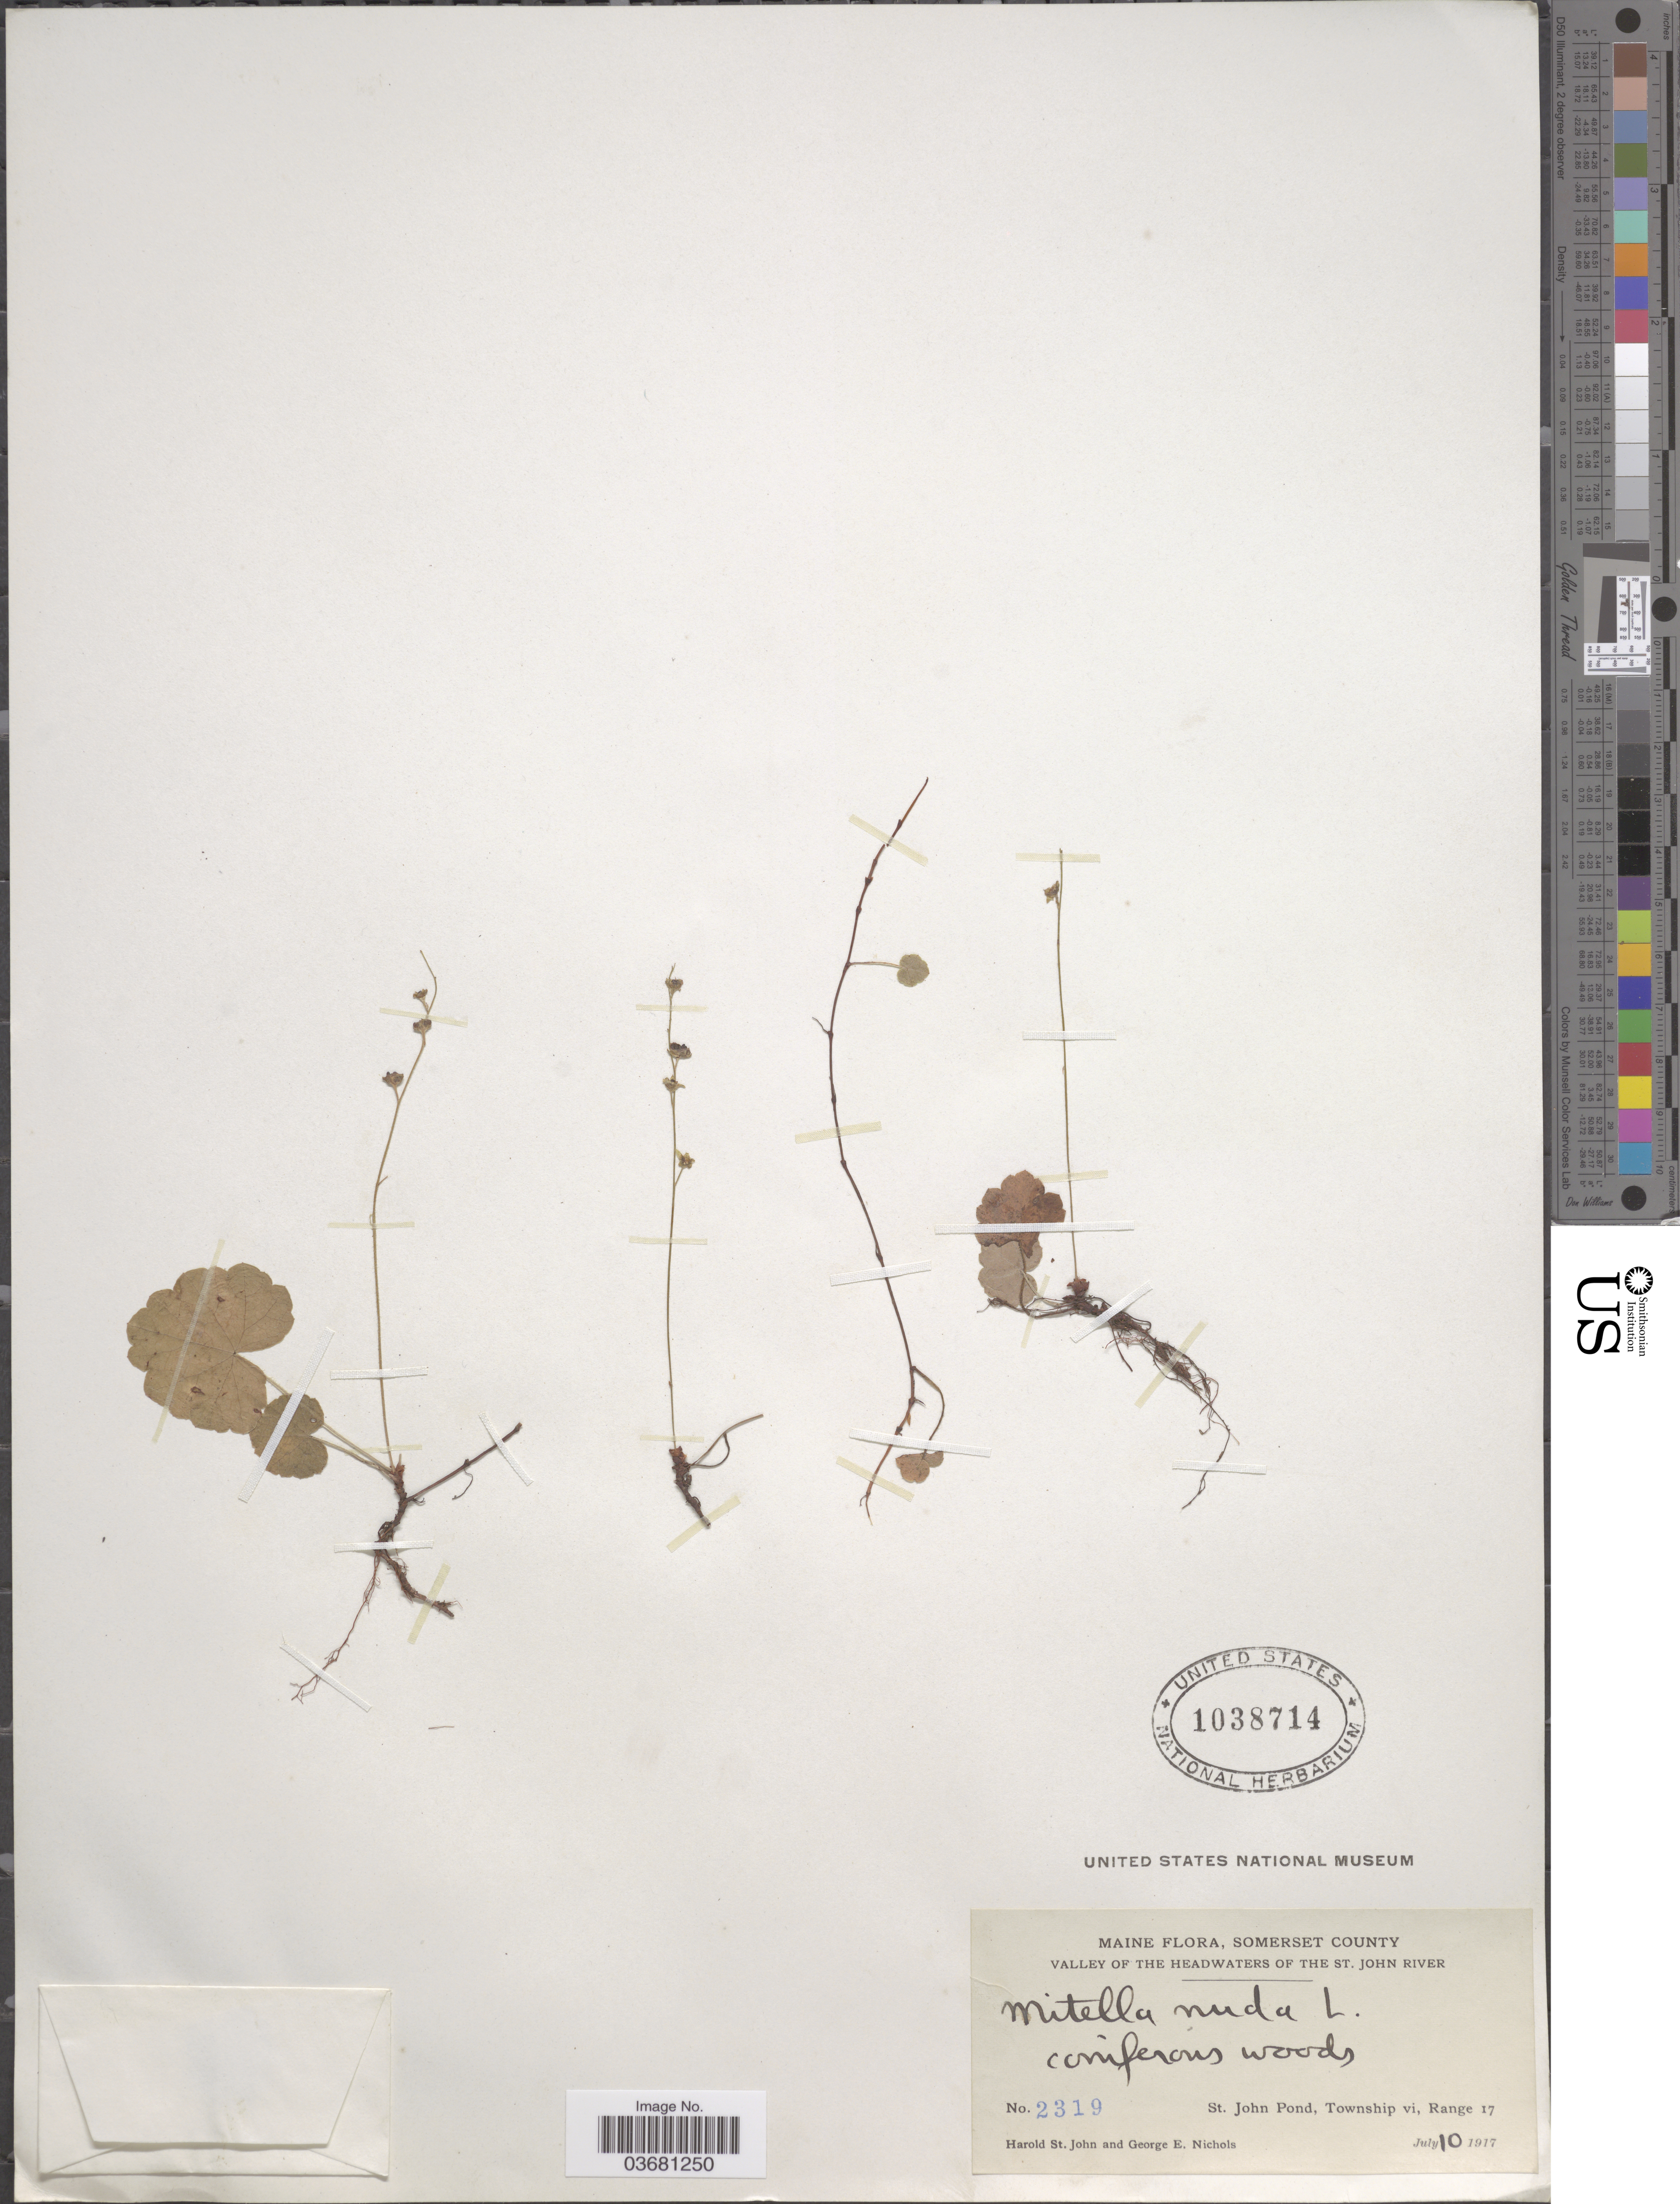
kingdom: Plantae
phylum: Tracheophyta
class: Magnoliopsida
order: Saxifragales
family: Saxifragaceae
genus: Mitella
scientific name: Mitella nuda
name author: L.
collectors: H. St. John & G. E. Nichols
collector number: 2319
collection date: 1917-07-10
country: United States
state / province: Maine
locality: Somerset County. Valley of the Headwaters of the St. John River. St. John Pond, Township vi, Range 17.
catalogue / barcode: US 1038714